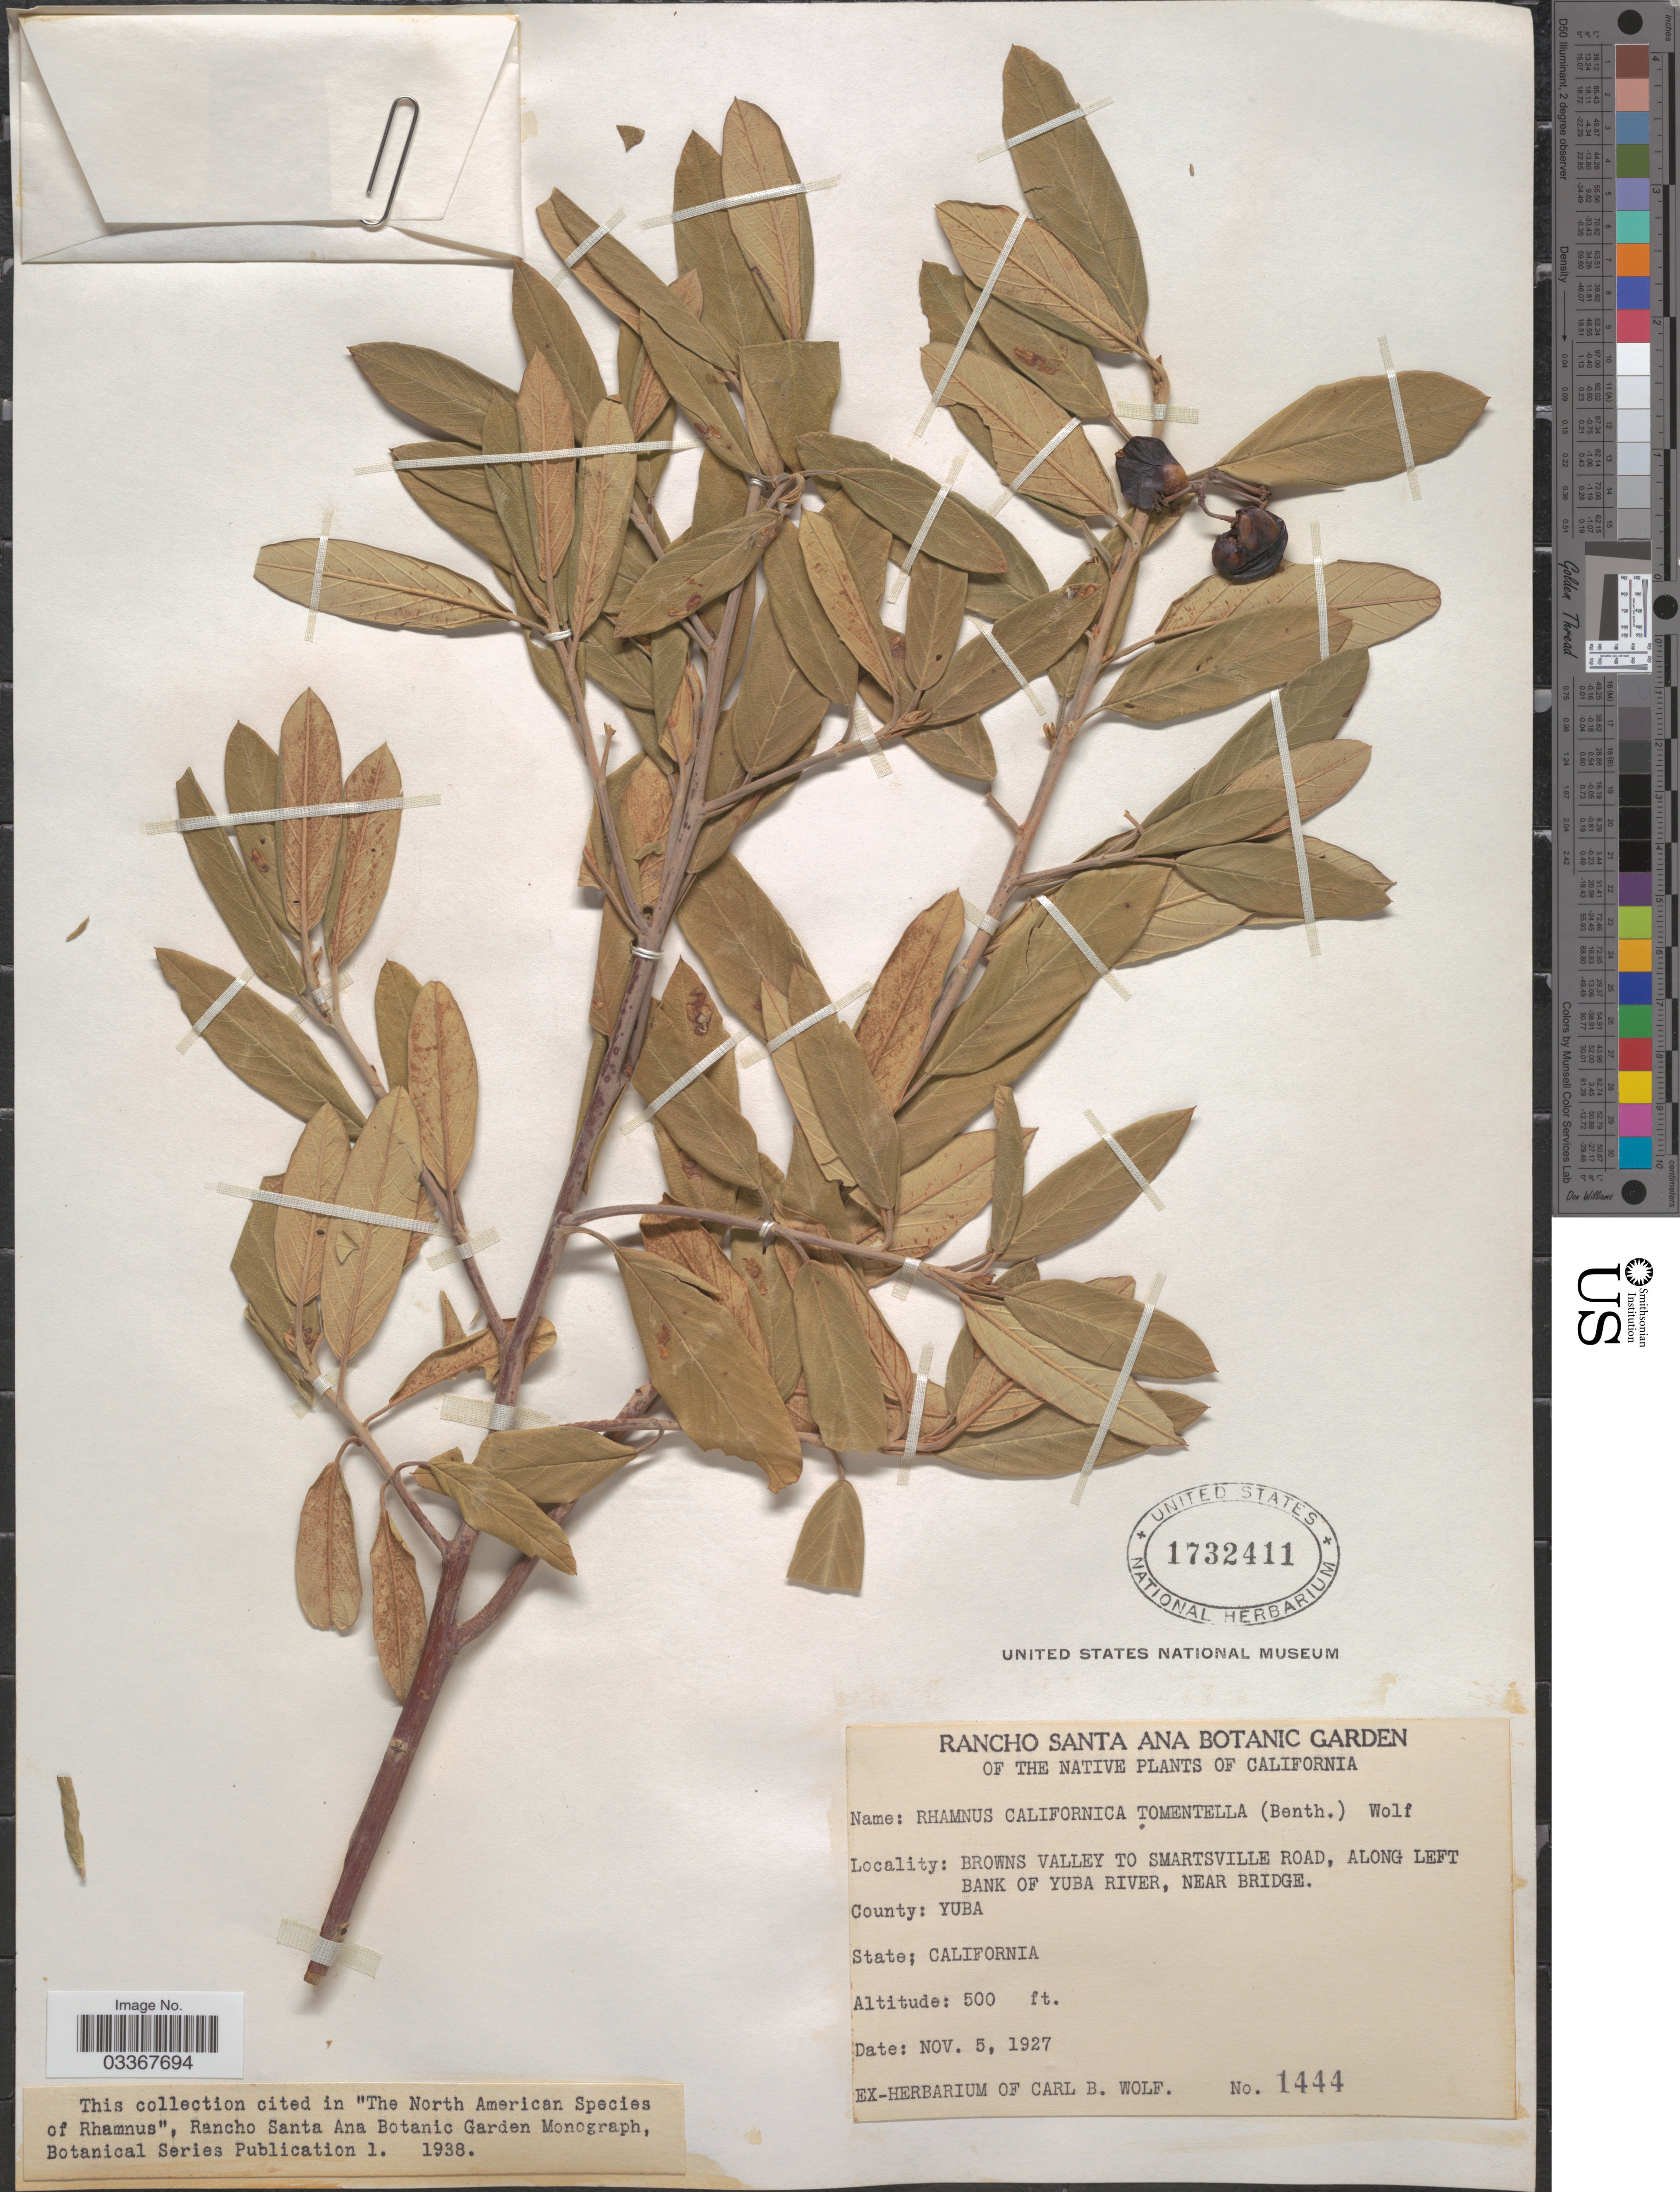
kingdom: Plantae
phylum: Tracheophyta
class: Magnoliopsida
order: Rosales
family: Rhamnaceae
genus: Frangula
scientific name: Frangula californica subsp. tomentella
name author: (Benth.) Kartesz & Gandhi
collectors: ex herb. Carl B. Wolf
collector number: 1444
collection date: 1927-11-05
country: United States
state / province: California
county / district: Yuba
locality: Browns valley to Smartsville Road, along left bank of Yuba River, near Bridge. County: Yuba.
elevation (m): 152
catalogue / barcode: US 1732411